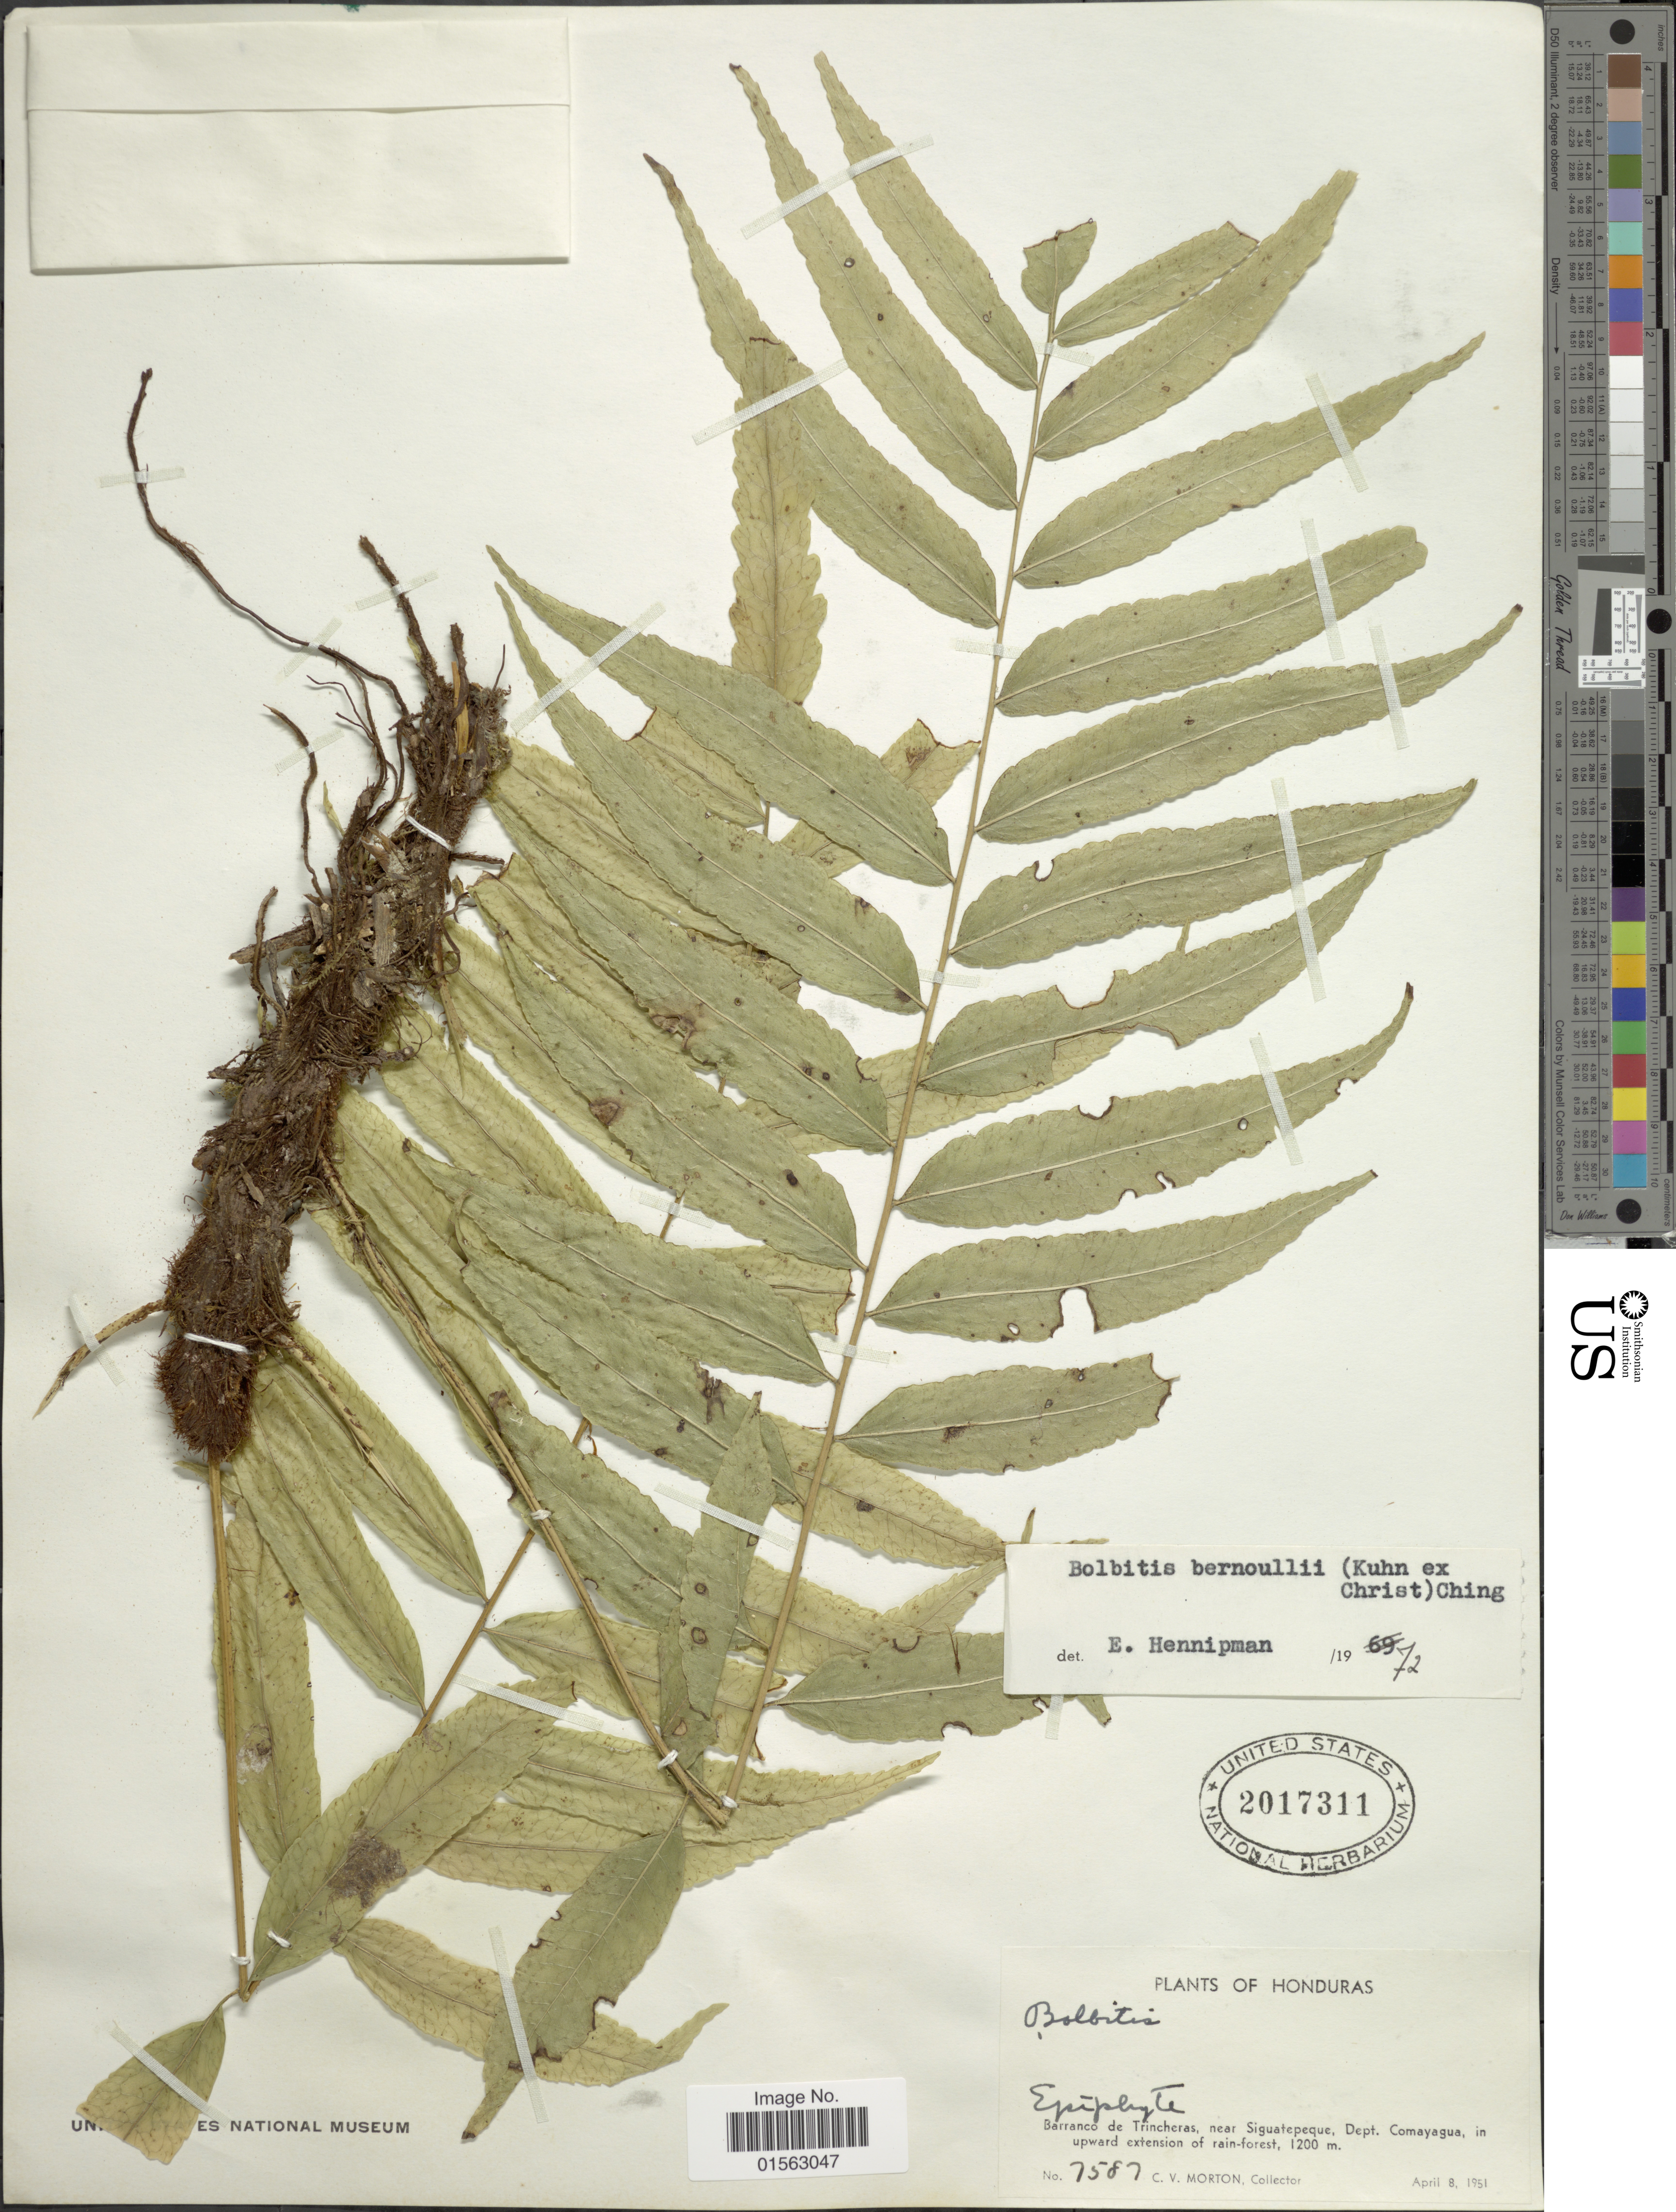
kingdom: Plantae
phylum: Tracheophyta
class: Polypodiopsida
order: Polypodiales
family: Dryopteridaceae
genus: Mickelia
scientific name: Mickelia bernoullii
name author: (Kuhn ex Christ) R.C. Moran et al.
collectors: C. V. Morton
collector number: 7587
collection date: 1951-04-08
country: Honduras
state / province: Comayagua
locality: Honduras, Barranco de Trincheras, near Siguatepeque, Dept. Comayagua, in upward extension of rain-forest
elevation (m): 1200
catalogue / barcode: US 2017311